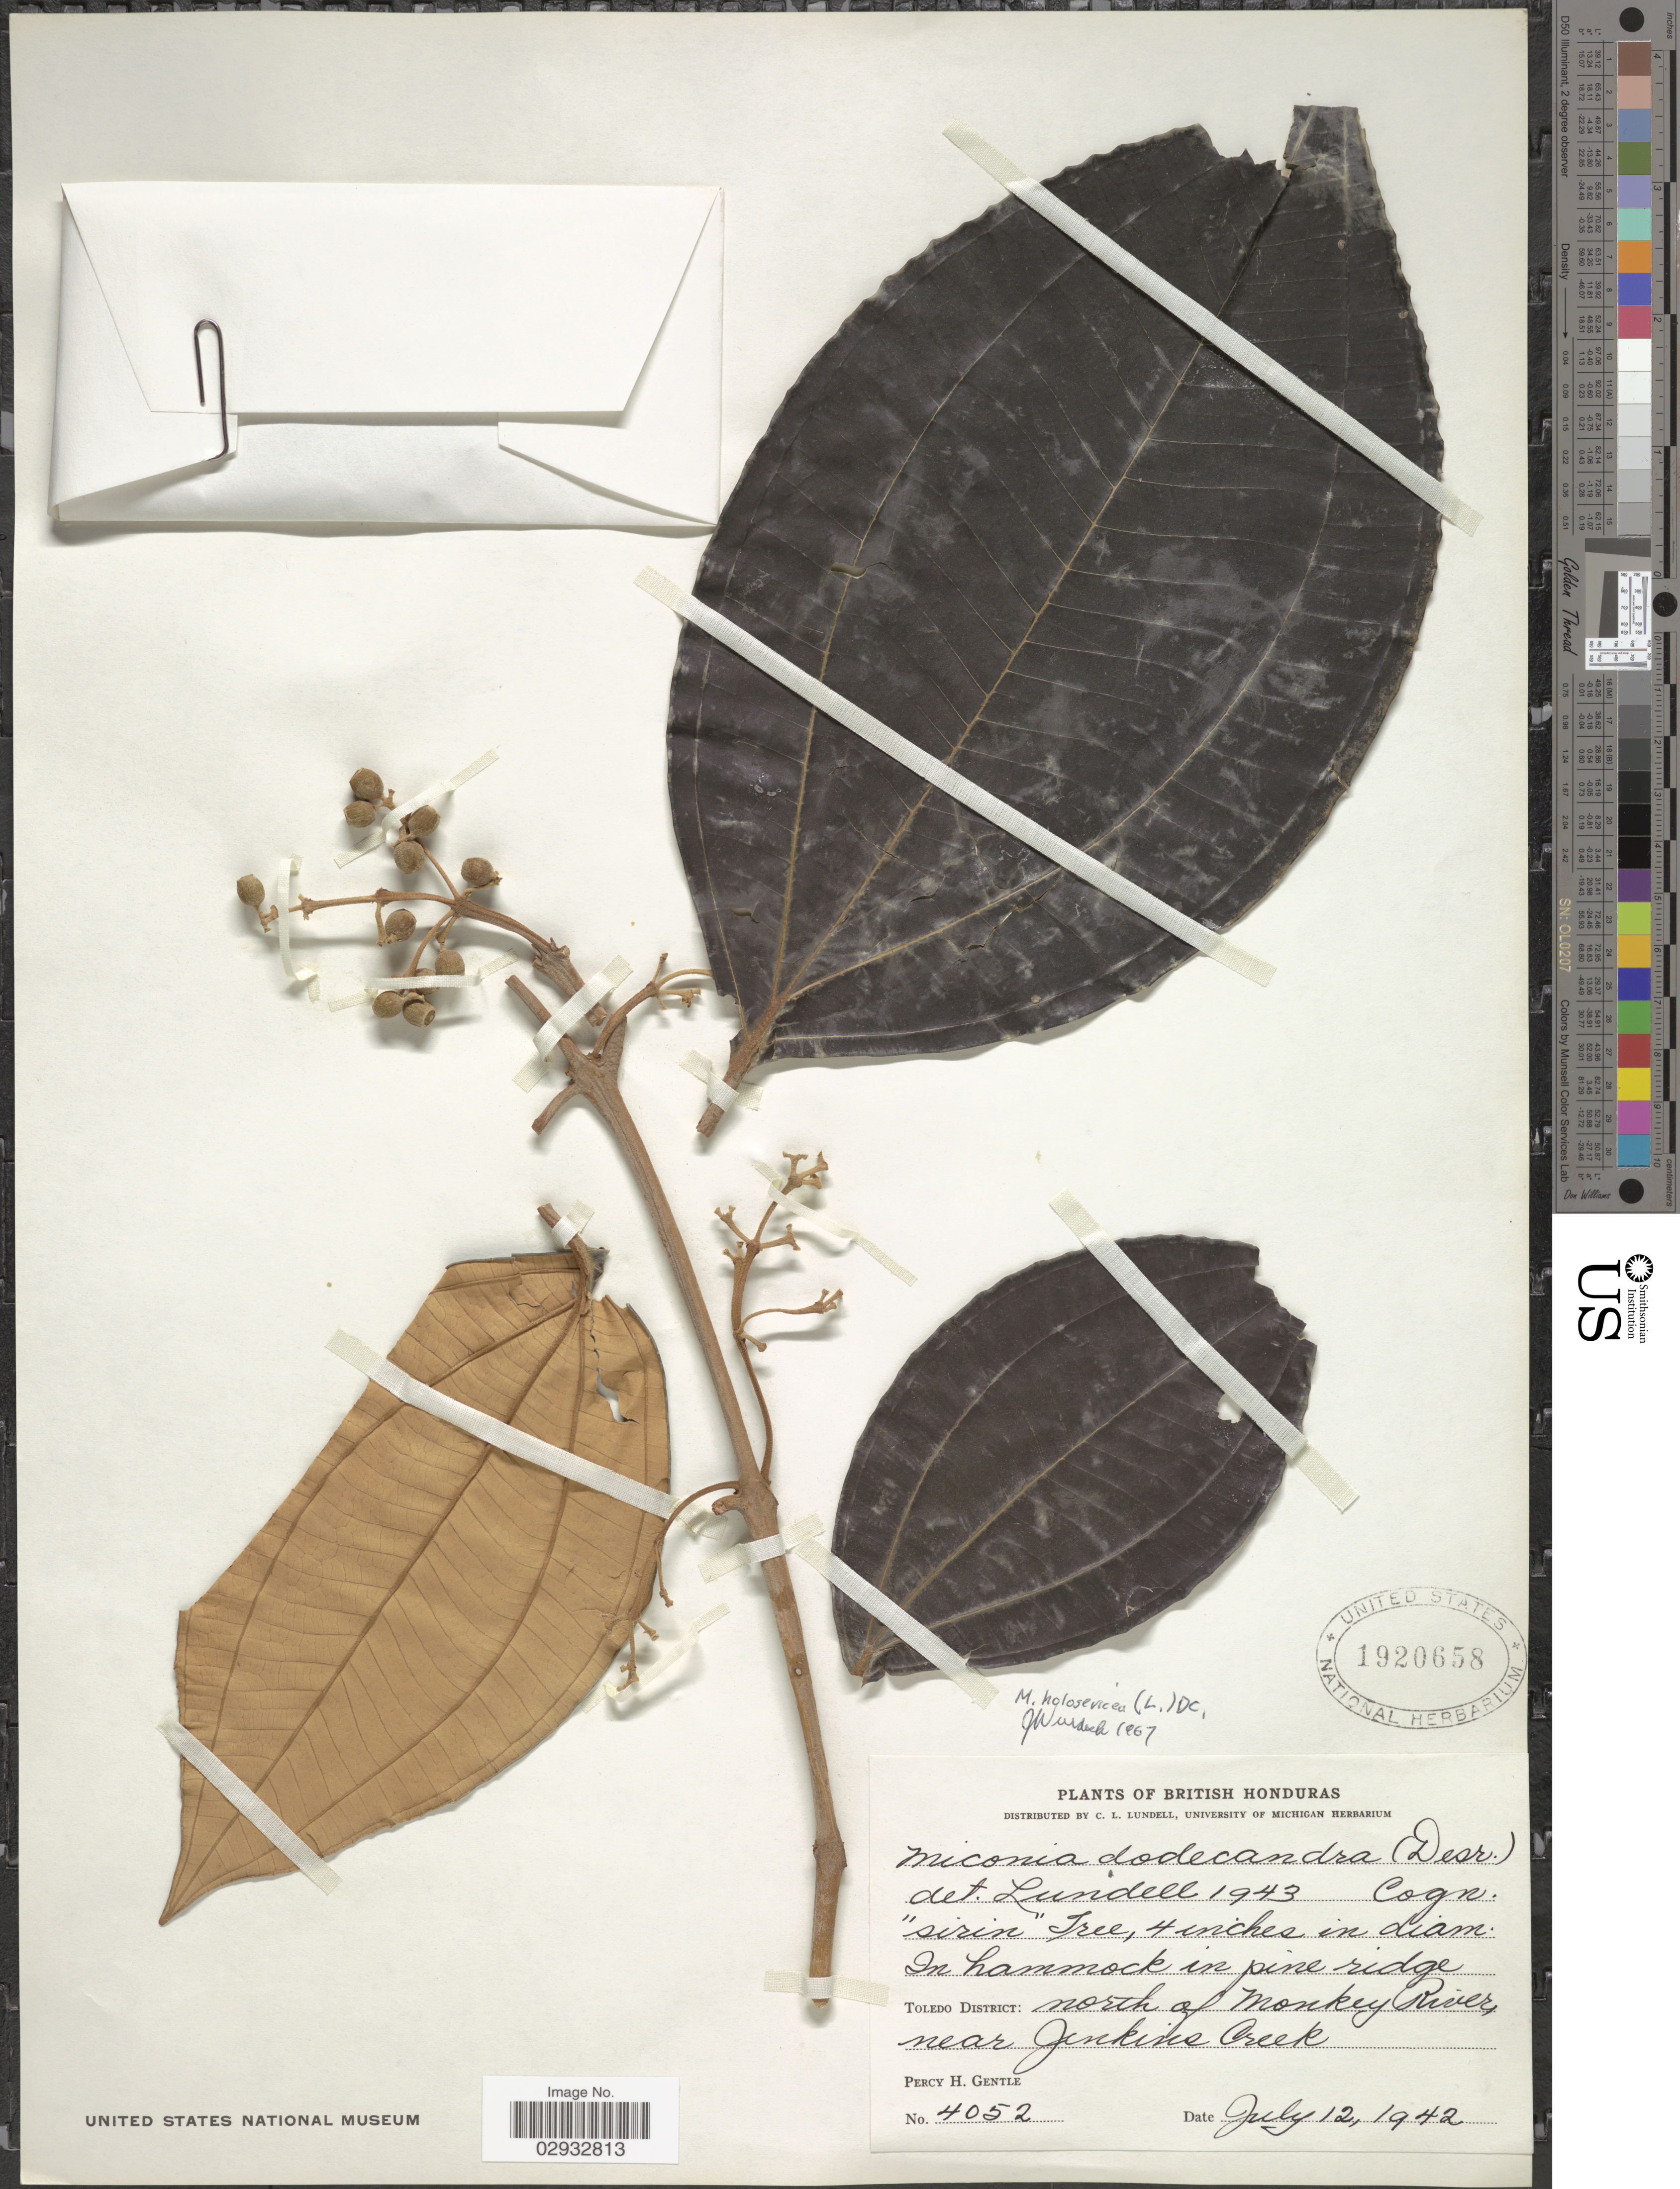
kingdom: Plantae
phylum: Tracheophyta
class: Magnoliopsida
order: Myrtales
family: Melastomataceae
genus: Miconia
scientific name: Miconia holosericea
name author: (L.) DC.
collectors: P. H. Gentle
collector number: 4052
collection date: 1942-07-12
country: Belize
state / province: Toledo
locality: British Honduras. Toledo District: north of Monkey River, near Jenkins Creek.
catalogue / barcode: US 1920658